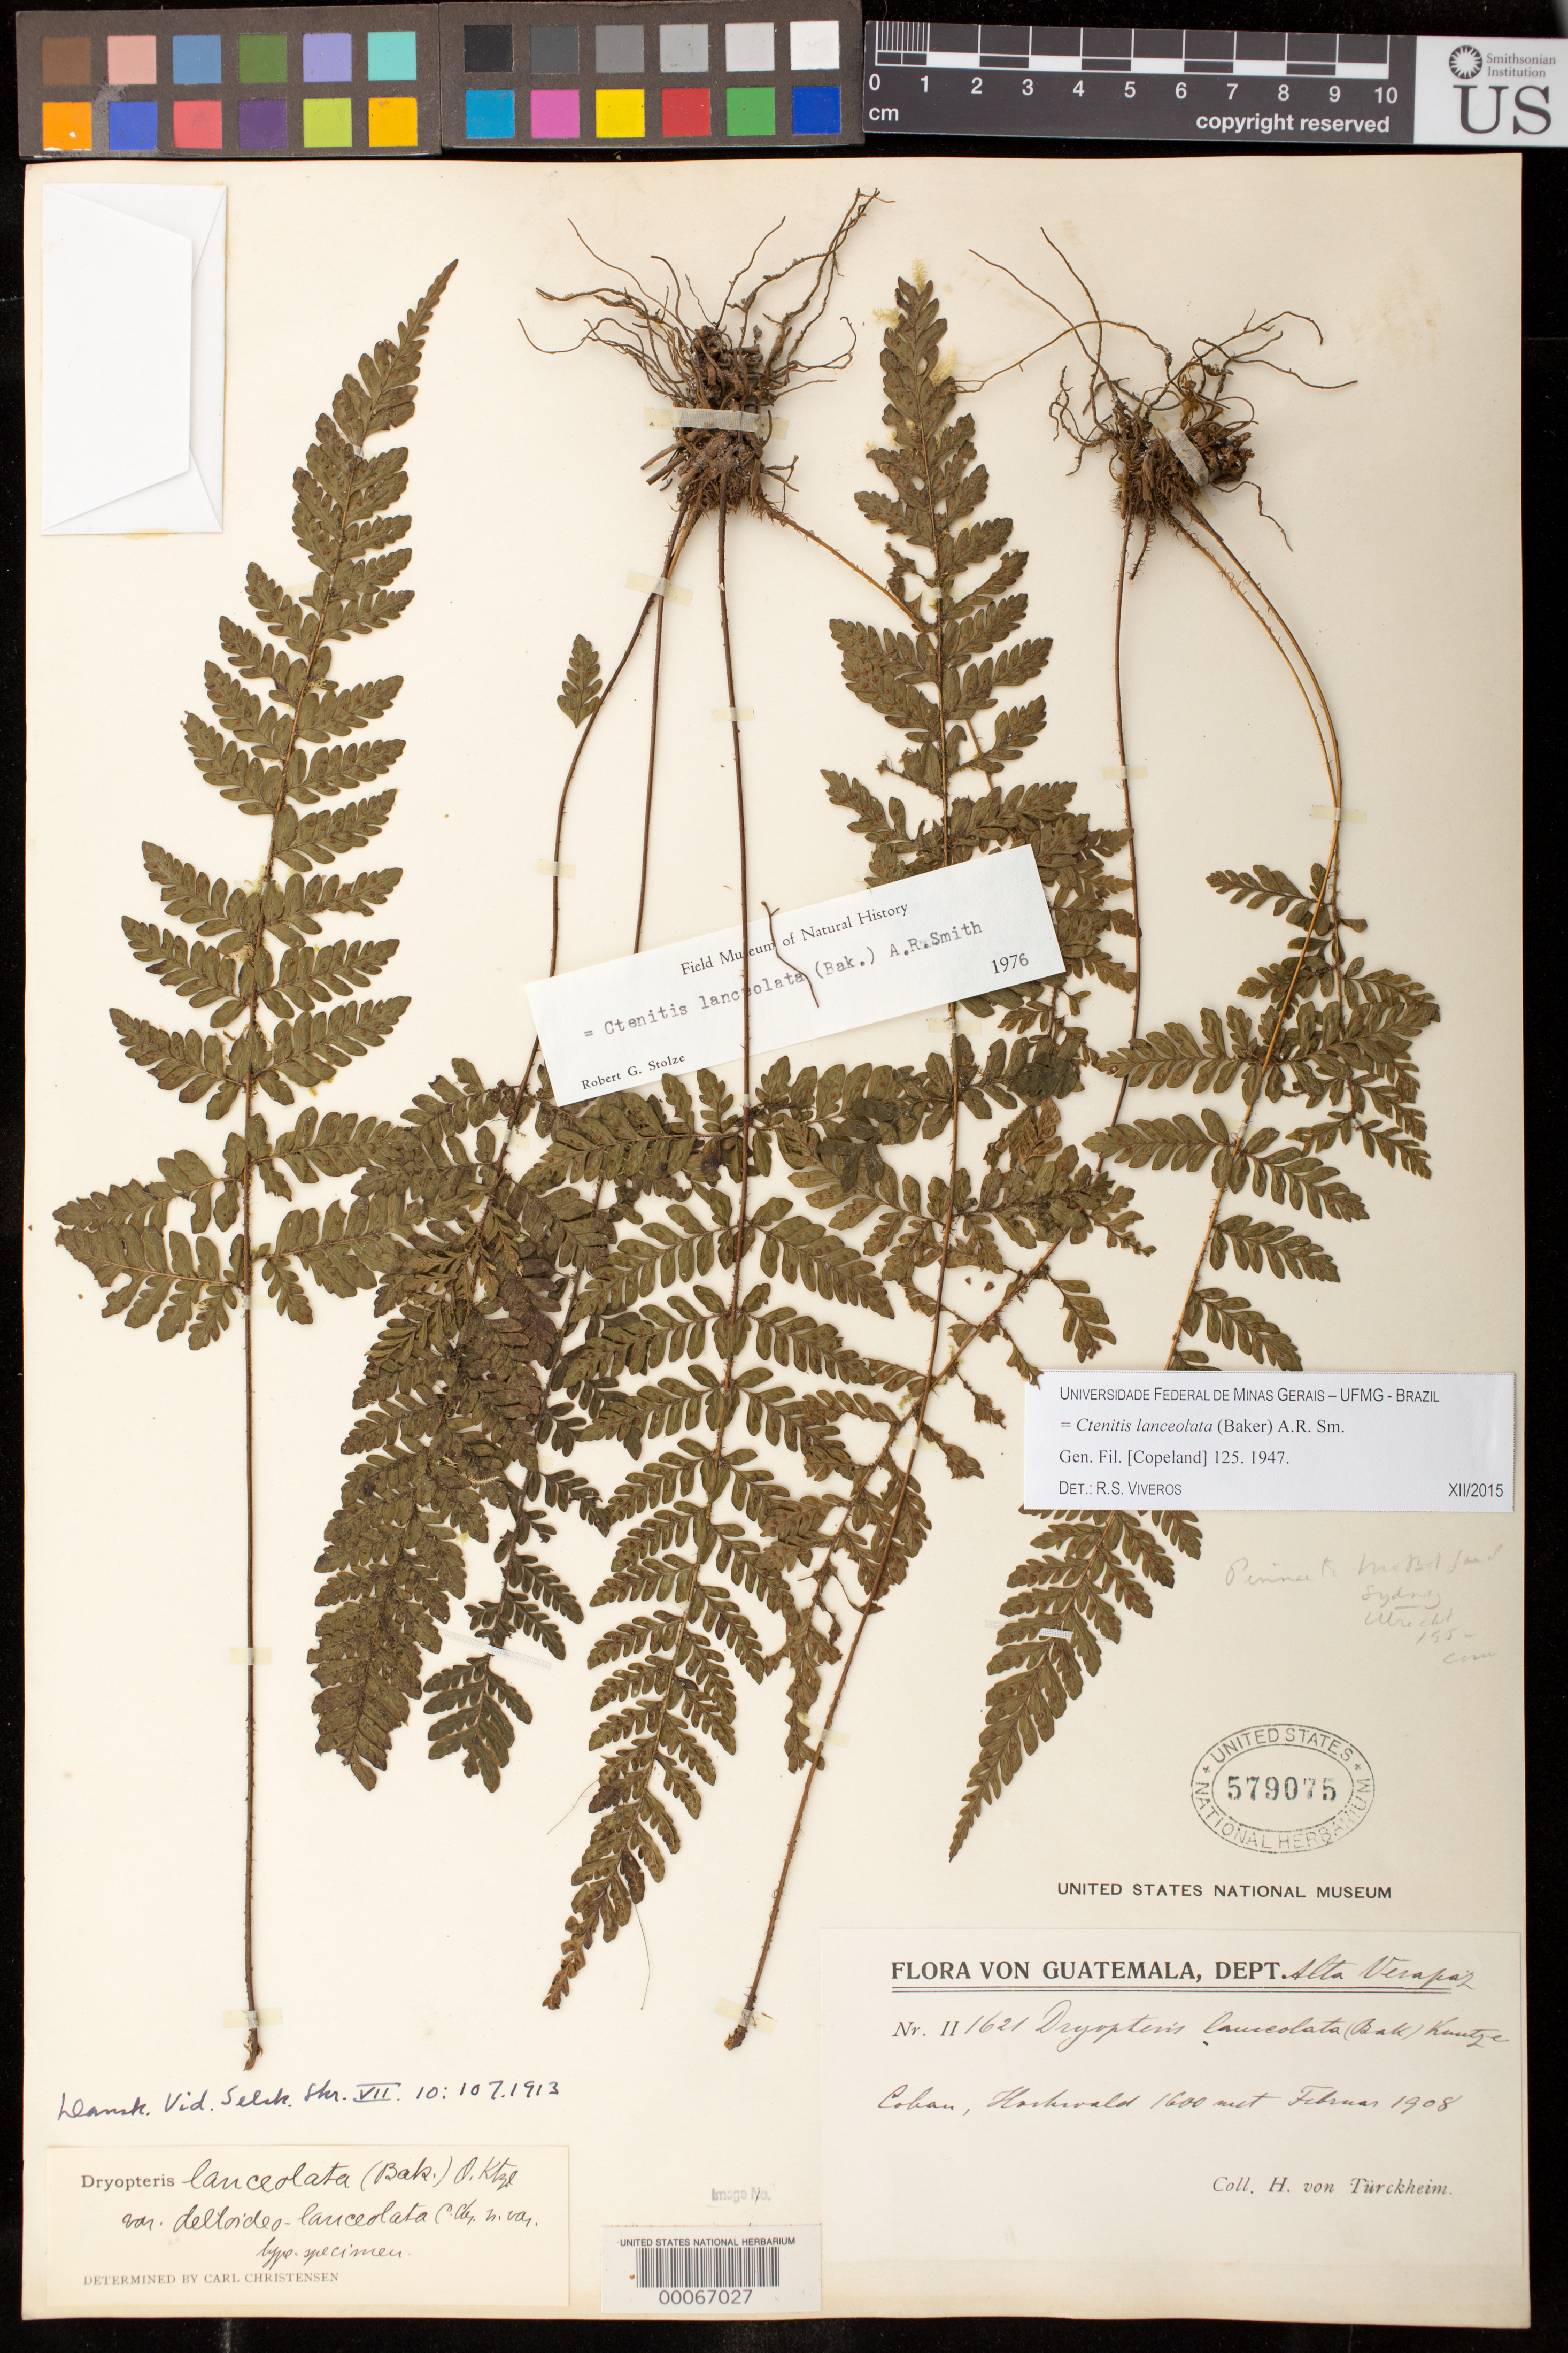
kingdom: Plantae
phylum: Tracheophyta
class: Polypodiopsida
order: Polypodiales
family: Dryopteridaceae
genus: Dryopteris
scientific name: Dryopteris lanceolata var. deltoideo-lanceolata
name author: C. Chr.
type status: Holotype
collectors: H. von Türckheim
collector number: II 1621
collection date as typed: Feb 1908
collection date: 1908-02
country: Guatemala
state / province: Alta Verapaz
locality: Cobán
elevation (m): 1600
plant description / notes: Holotype is at W according to Tropicos (Aug. 2017); US specimen is annotated as "type specimen" by Carl Christensen and recorded as holotype in US records (original publication not seen).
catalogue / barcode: US 579075